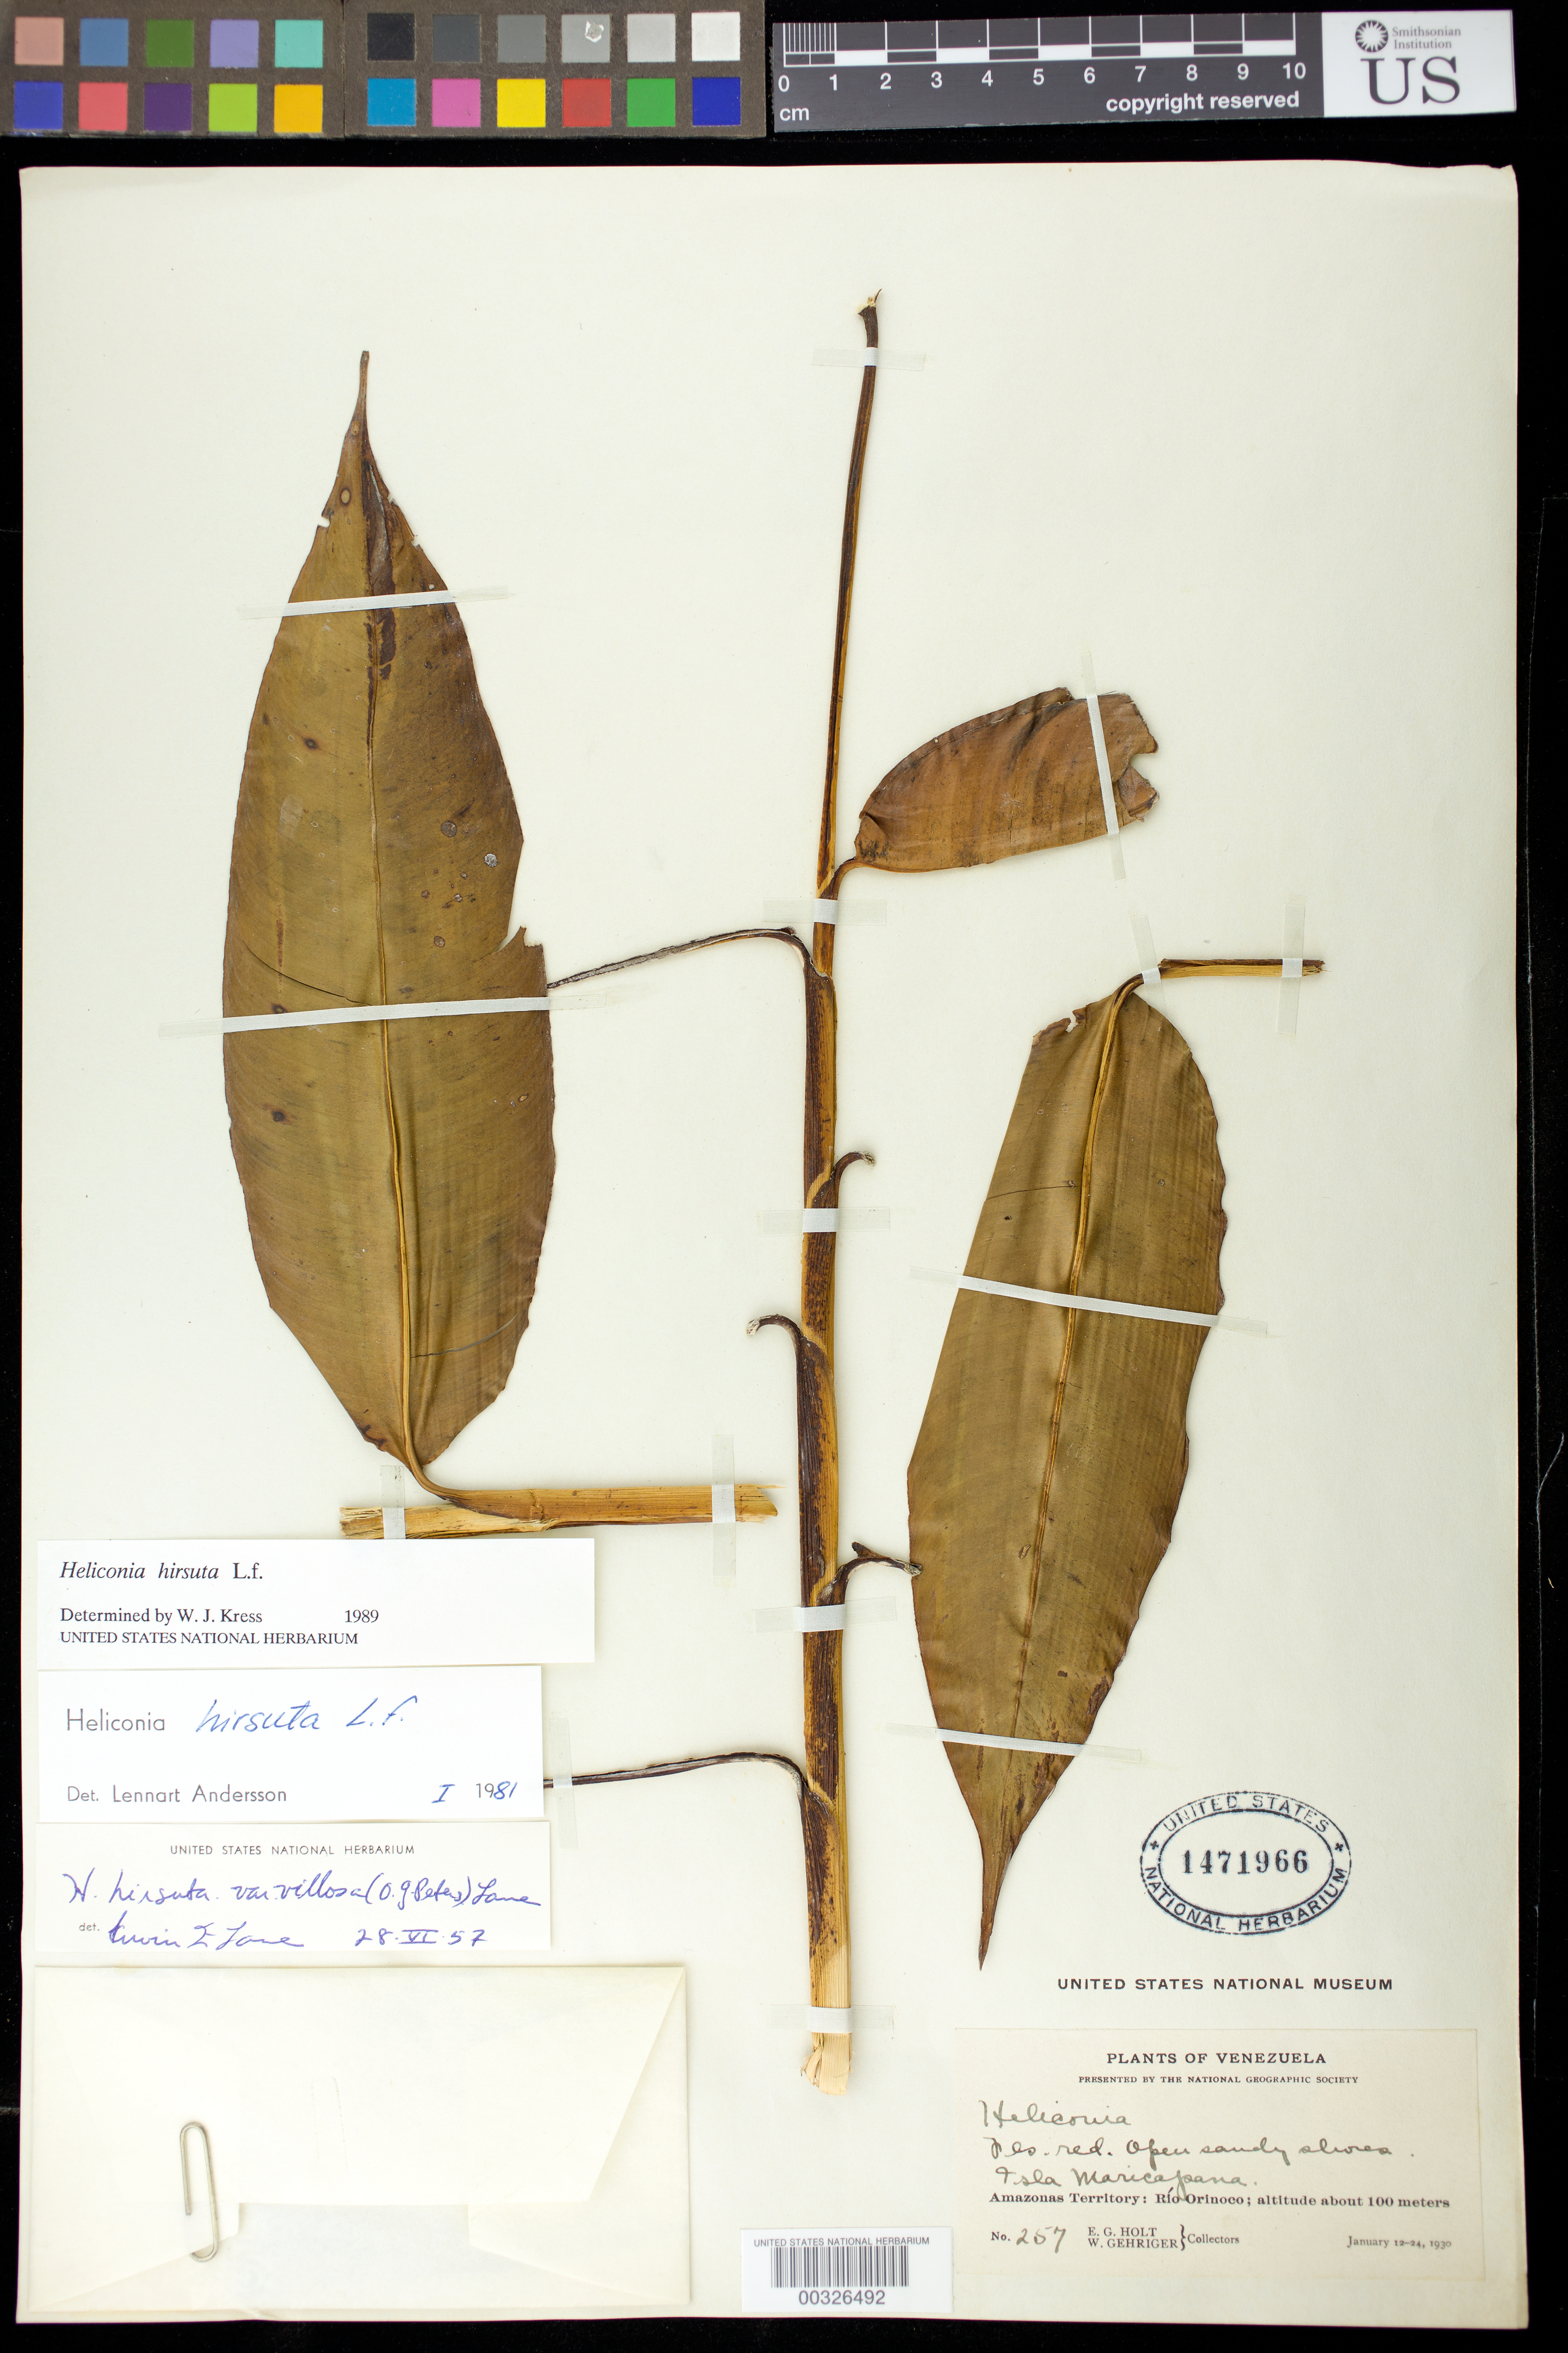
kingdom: Plantae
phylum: Tracheophyta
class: Liliopsida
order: Zingiberales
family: Heliconiaceae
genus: Heliconia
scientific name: Heliconia hirsuta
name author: L. f.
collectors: E. Holt & W. Gehriger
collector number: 257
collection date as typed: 12 Jan 1930 to 24 Jan 1930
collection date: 1930-01-12/1930-01-24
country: Venezuela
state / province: Amazonas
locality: Rio orinoco, isla maricapana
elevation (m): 100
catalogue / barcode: US 1471966